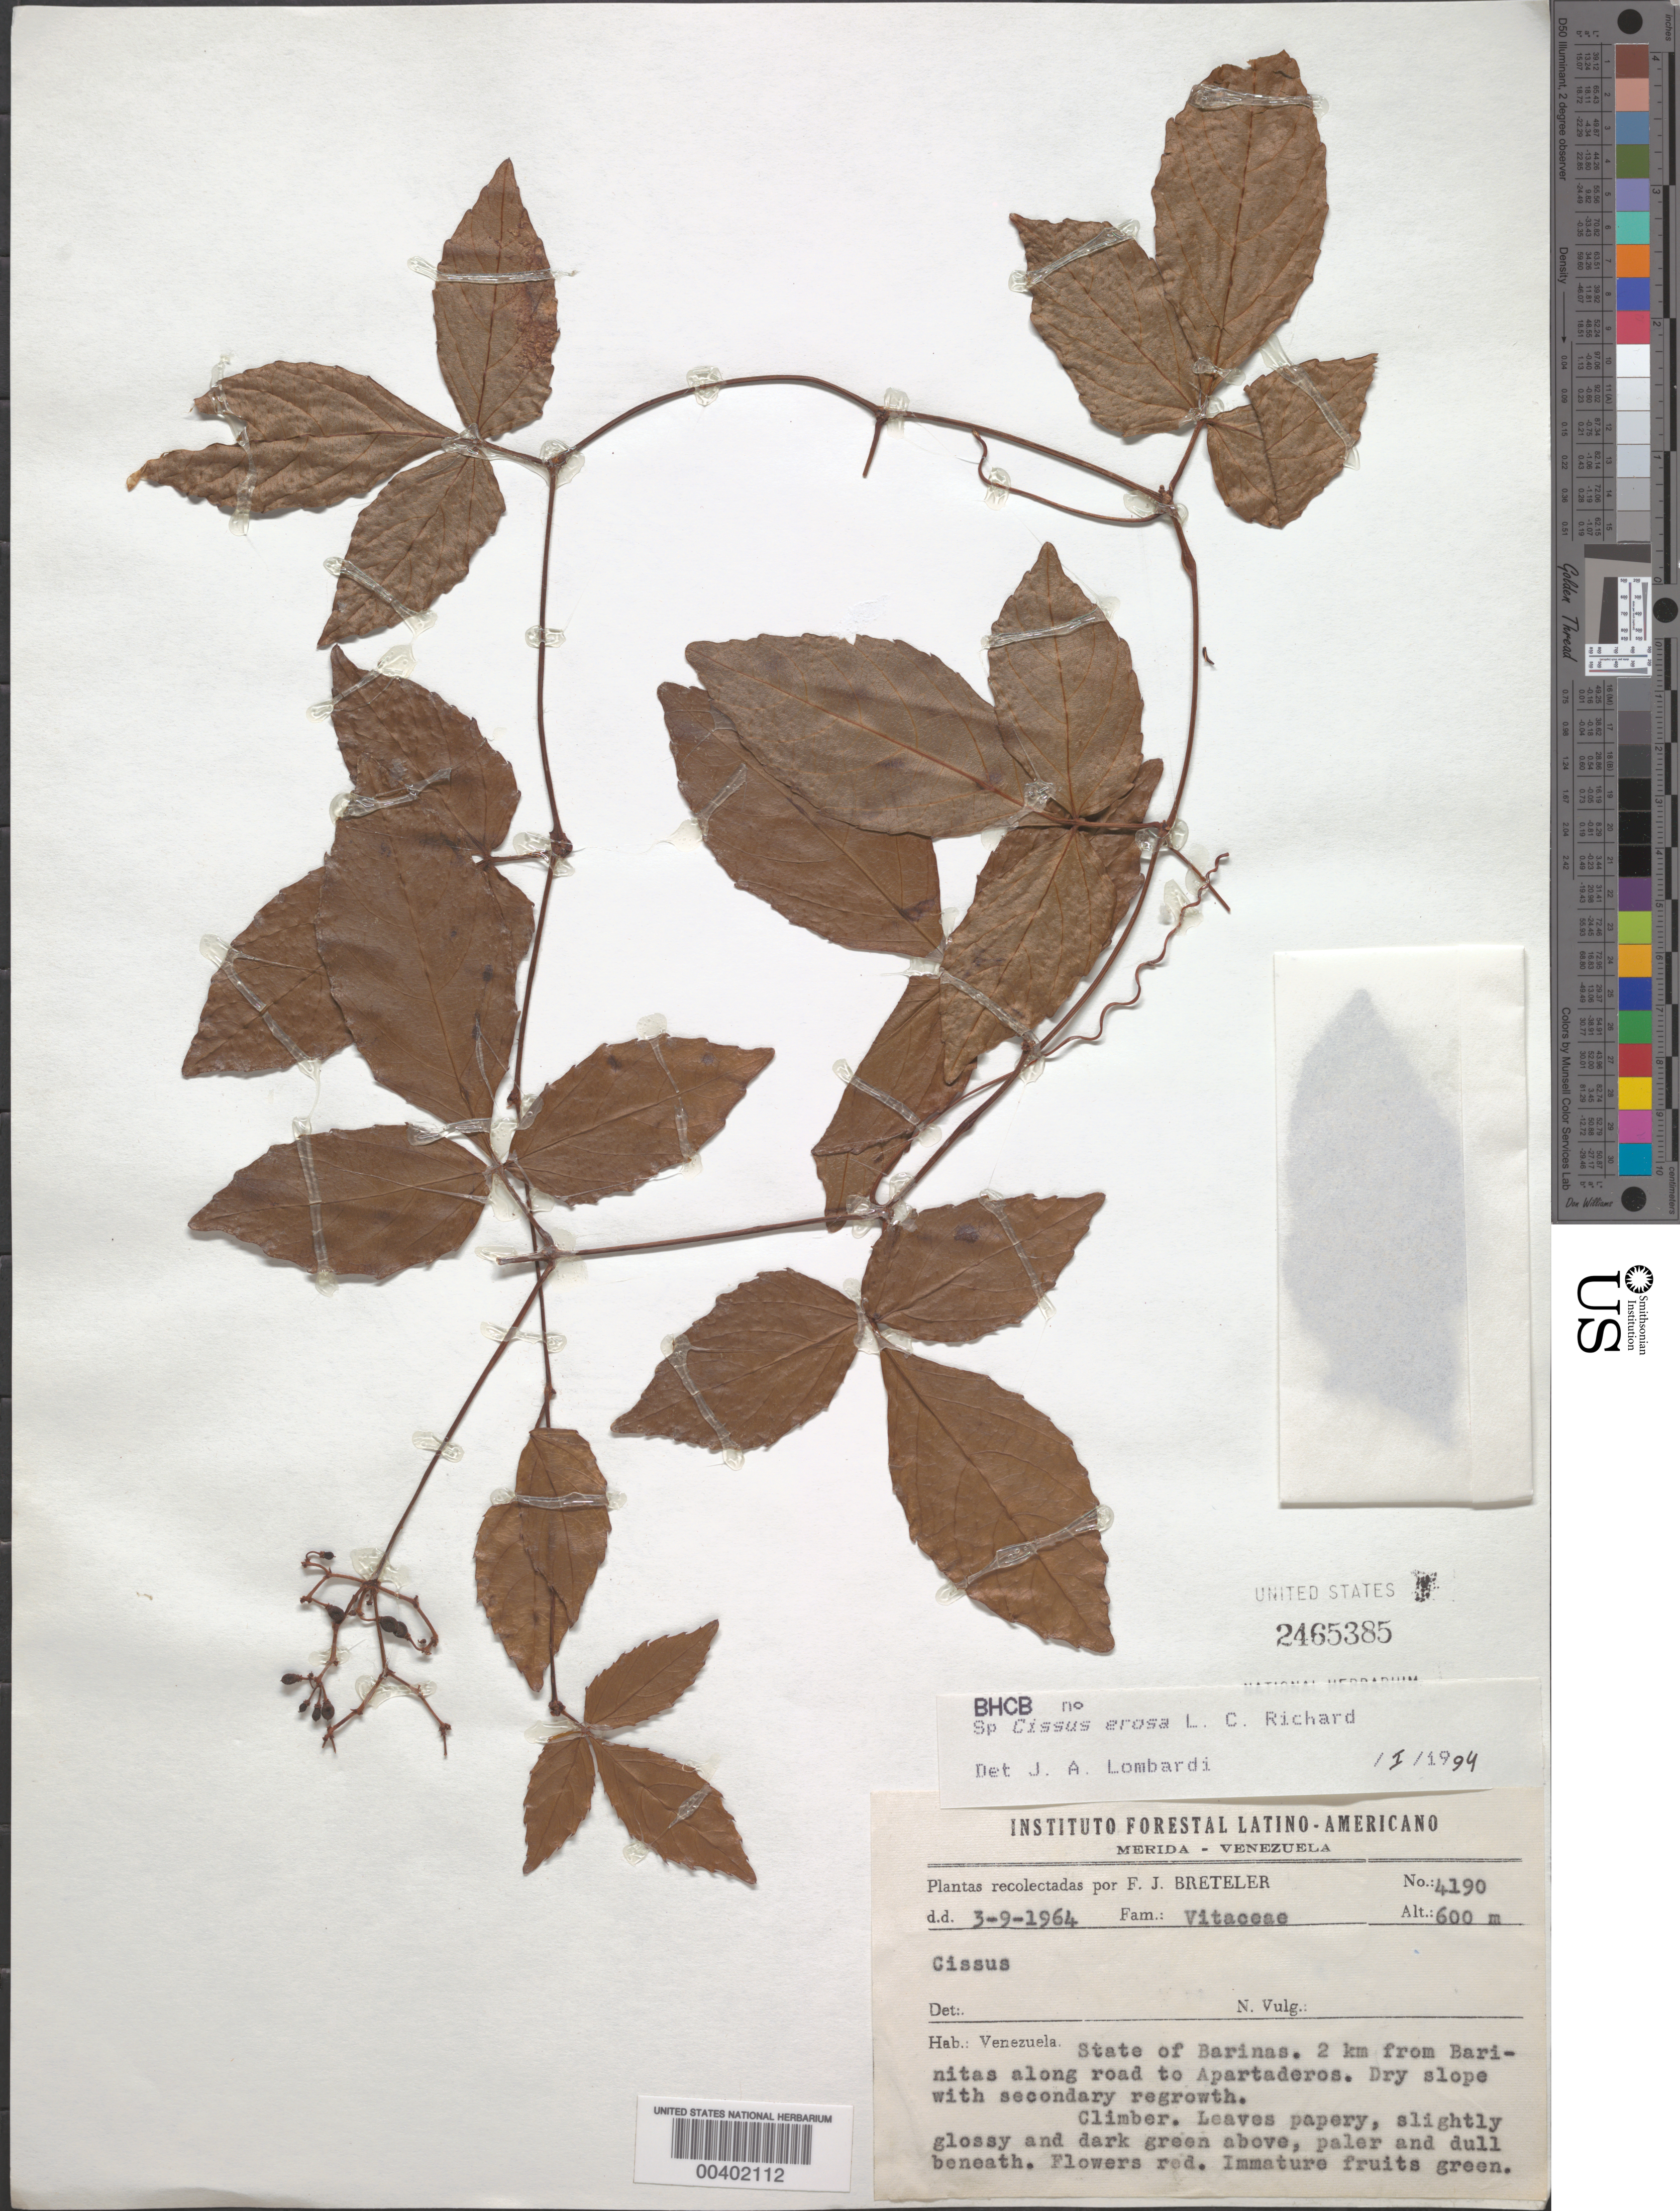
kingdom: Plantae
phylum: Tracheophyta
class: Magnoliopsida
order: Vitales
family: Vitaceae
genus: Cissus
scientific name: Cissus sp.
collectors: F. J. Breteler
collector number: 4190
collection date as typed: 03 Sep 1964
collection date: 1964-09-03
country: Venezuela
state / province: Barinas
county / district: Bolívar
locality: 2 km. from Barinitas along road to Apartaderos. Barinitas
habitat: Dry slope.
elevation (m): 600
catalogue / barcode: US 2465385